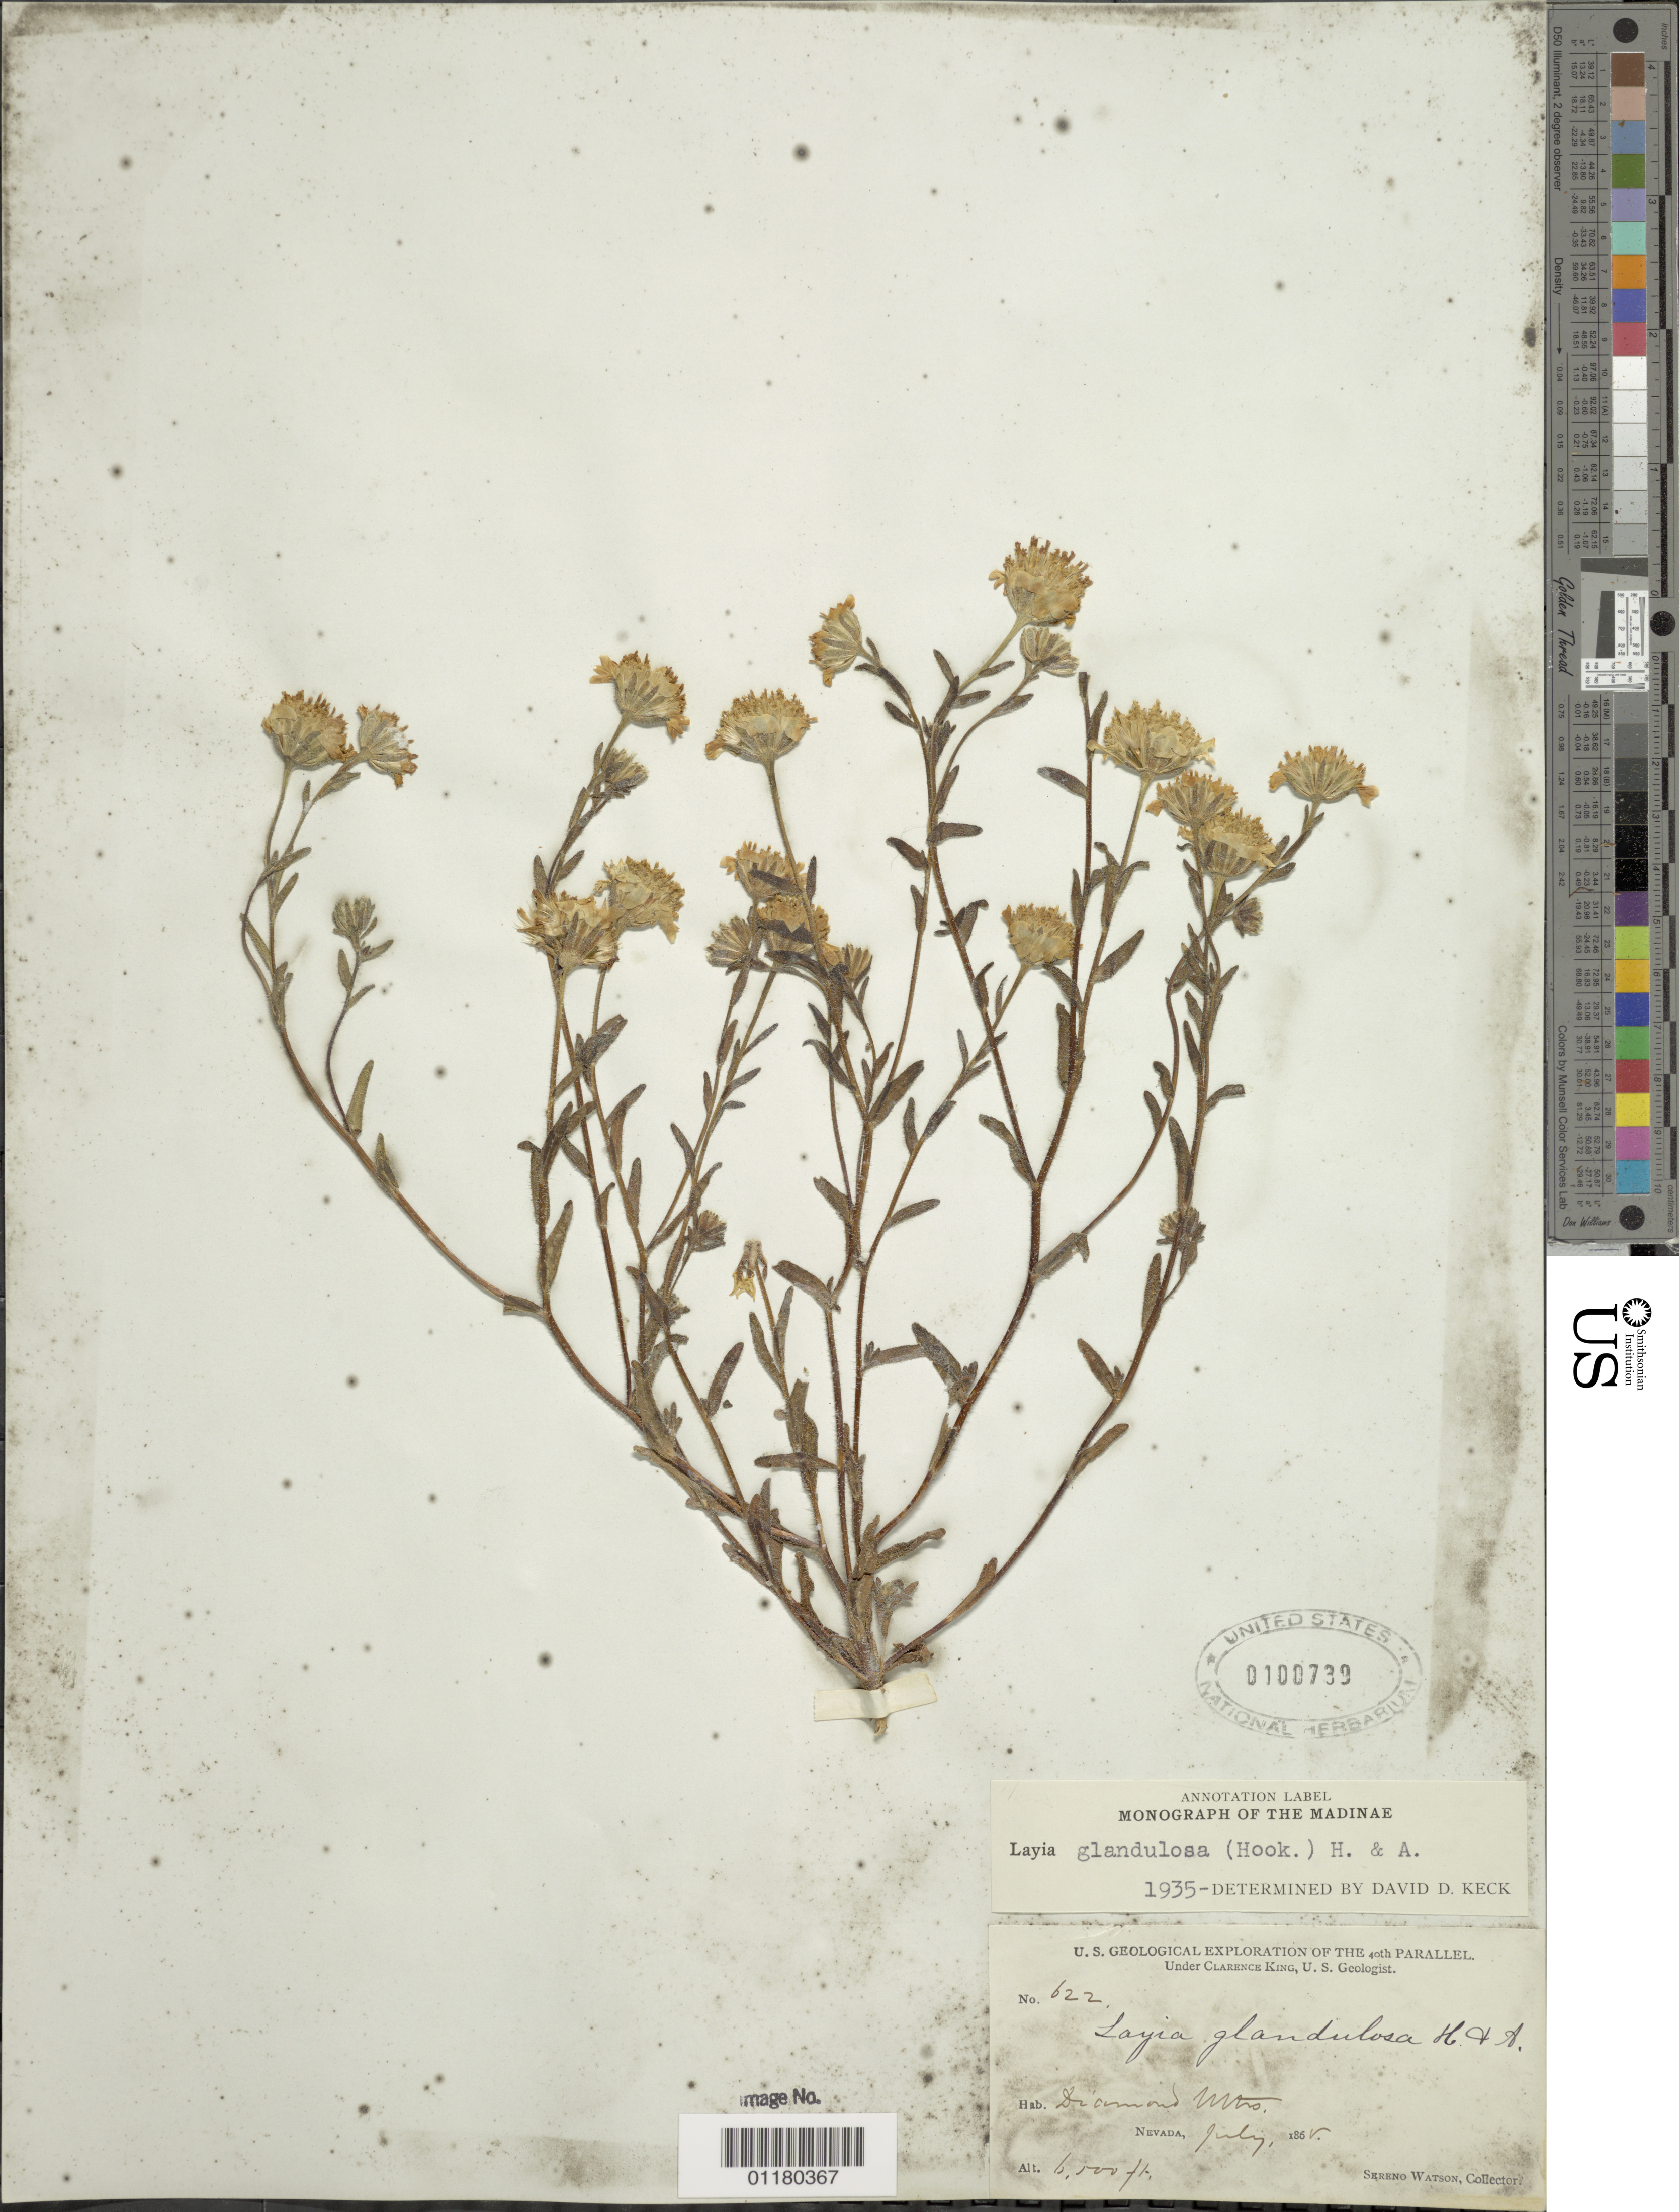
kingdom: Plantae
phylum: Tracheophyta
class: Magnoliopsida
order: Asterales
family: Asteraceae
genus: Layia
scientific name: Layia glandulosa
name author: Hook. & Arn.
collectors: S. Watson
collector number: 622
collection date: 1868-07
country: United States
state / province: Nevada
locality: Diamond Mts.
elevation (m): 1981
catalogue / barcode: US 100739